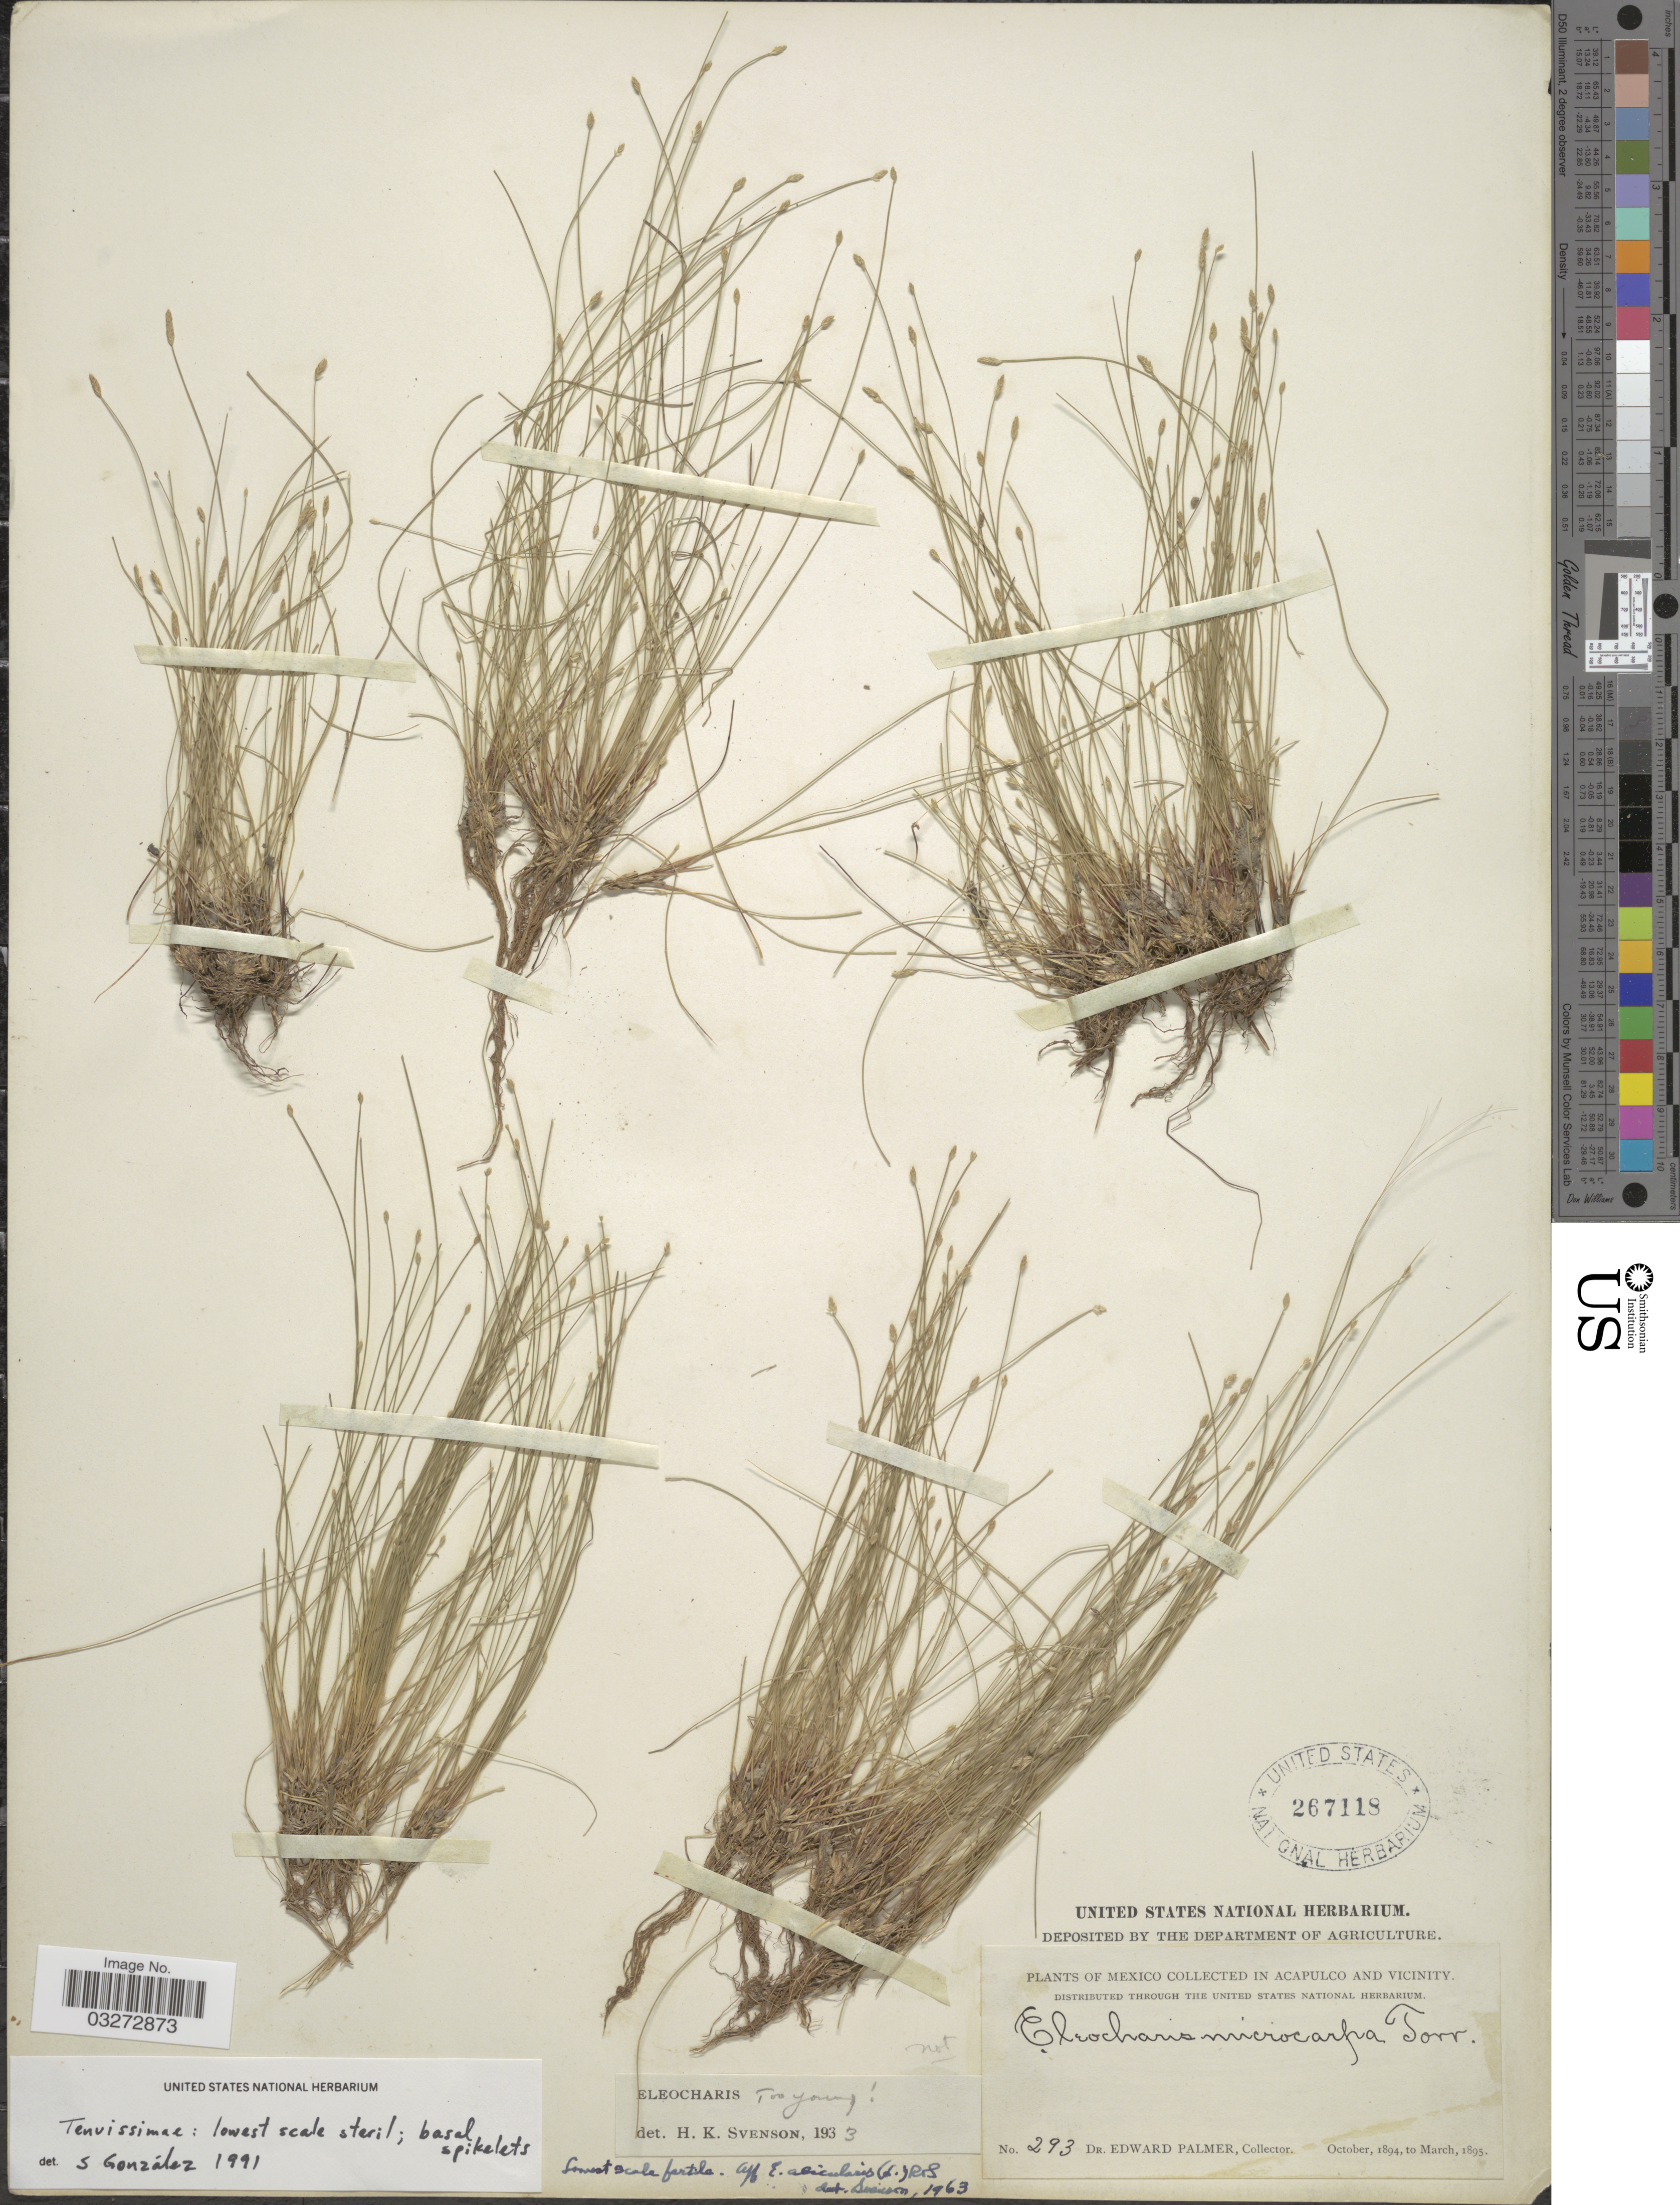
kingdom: Plantae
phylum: Tracheophyta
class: Liliopsida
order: Poales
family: Cyperaceae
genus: Eleocharis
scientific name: Eleocharis sp.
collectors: E. Palmer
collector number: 293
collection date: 1894-10/1895-03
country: Mexico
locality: Acapulco and Vicinity.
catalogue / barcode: US 267118